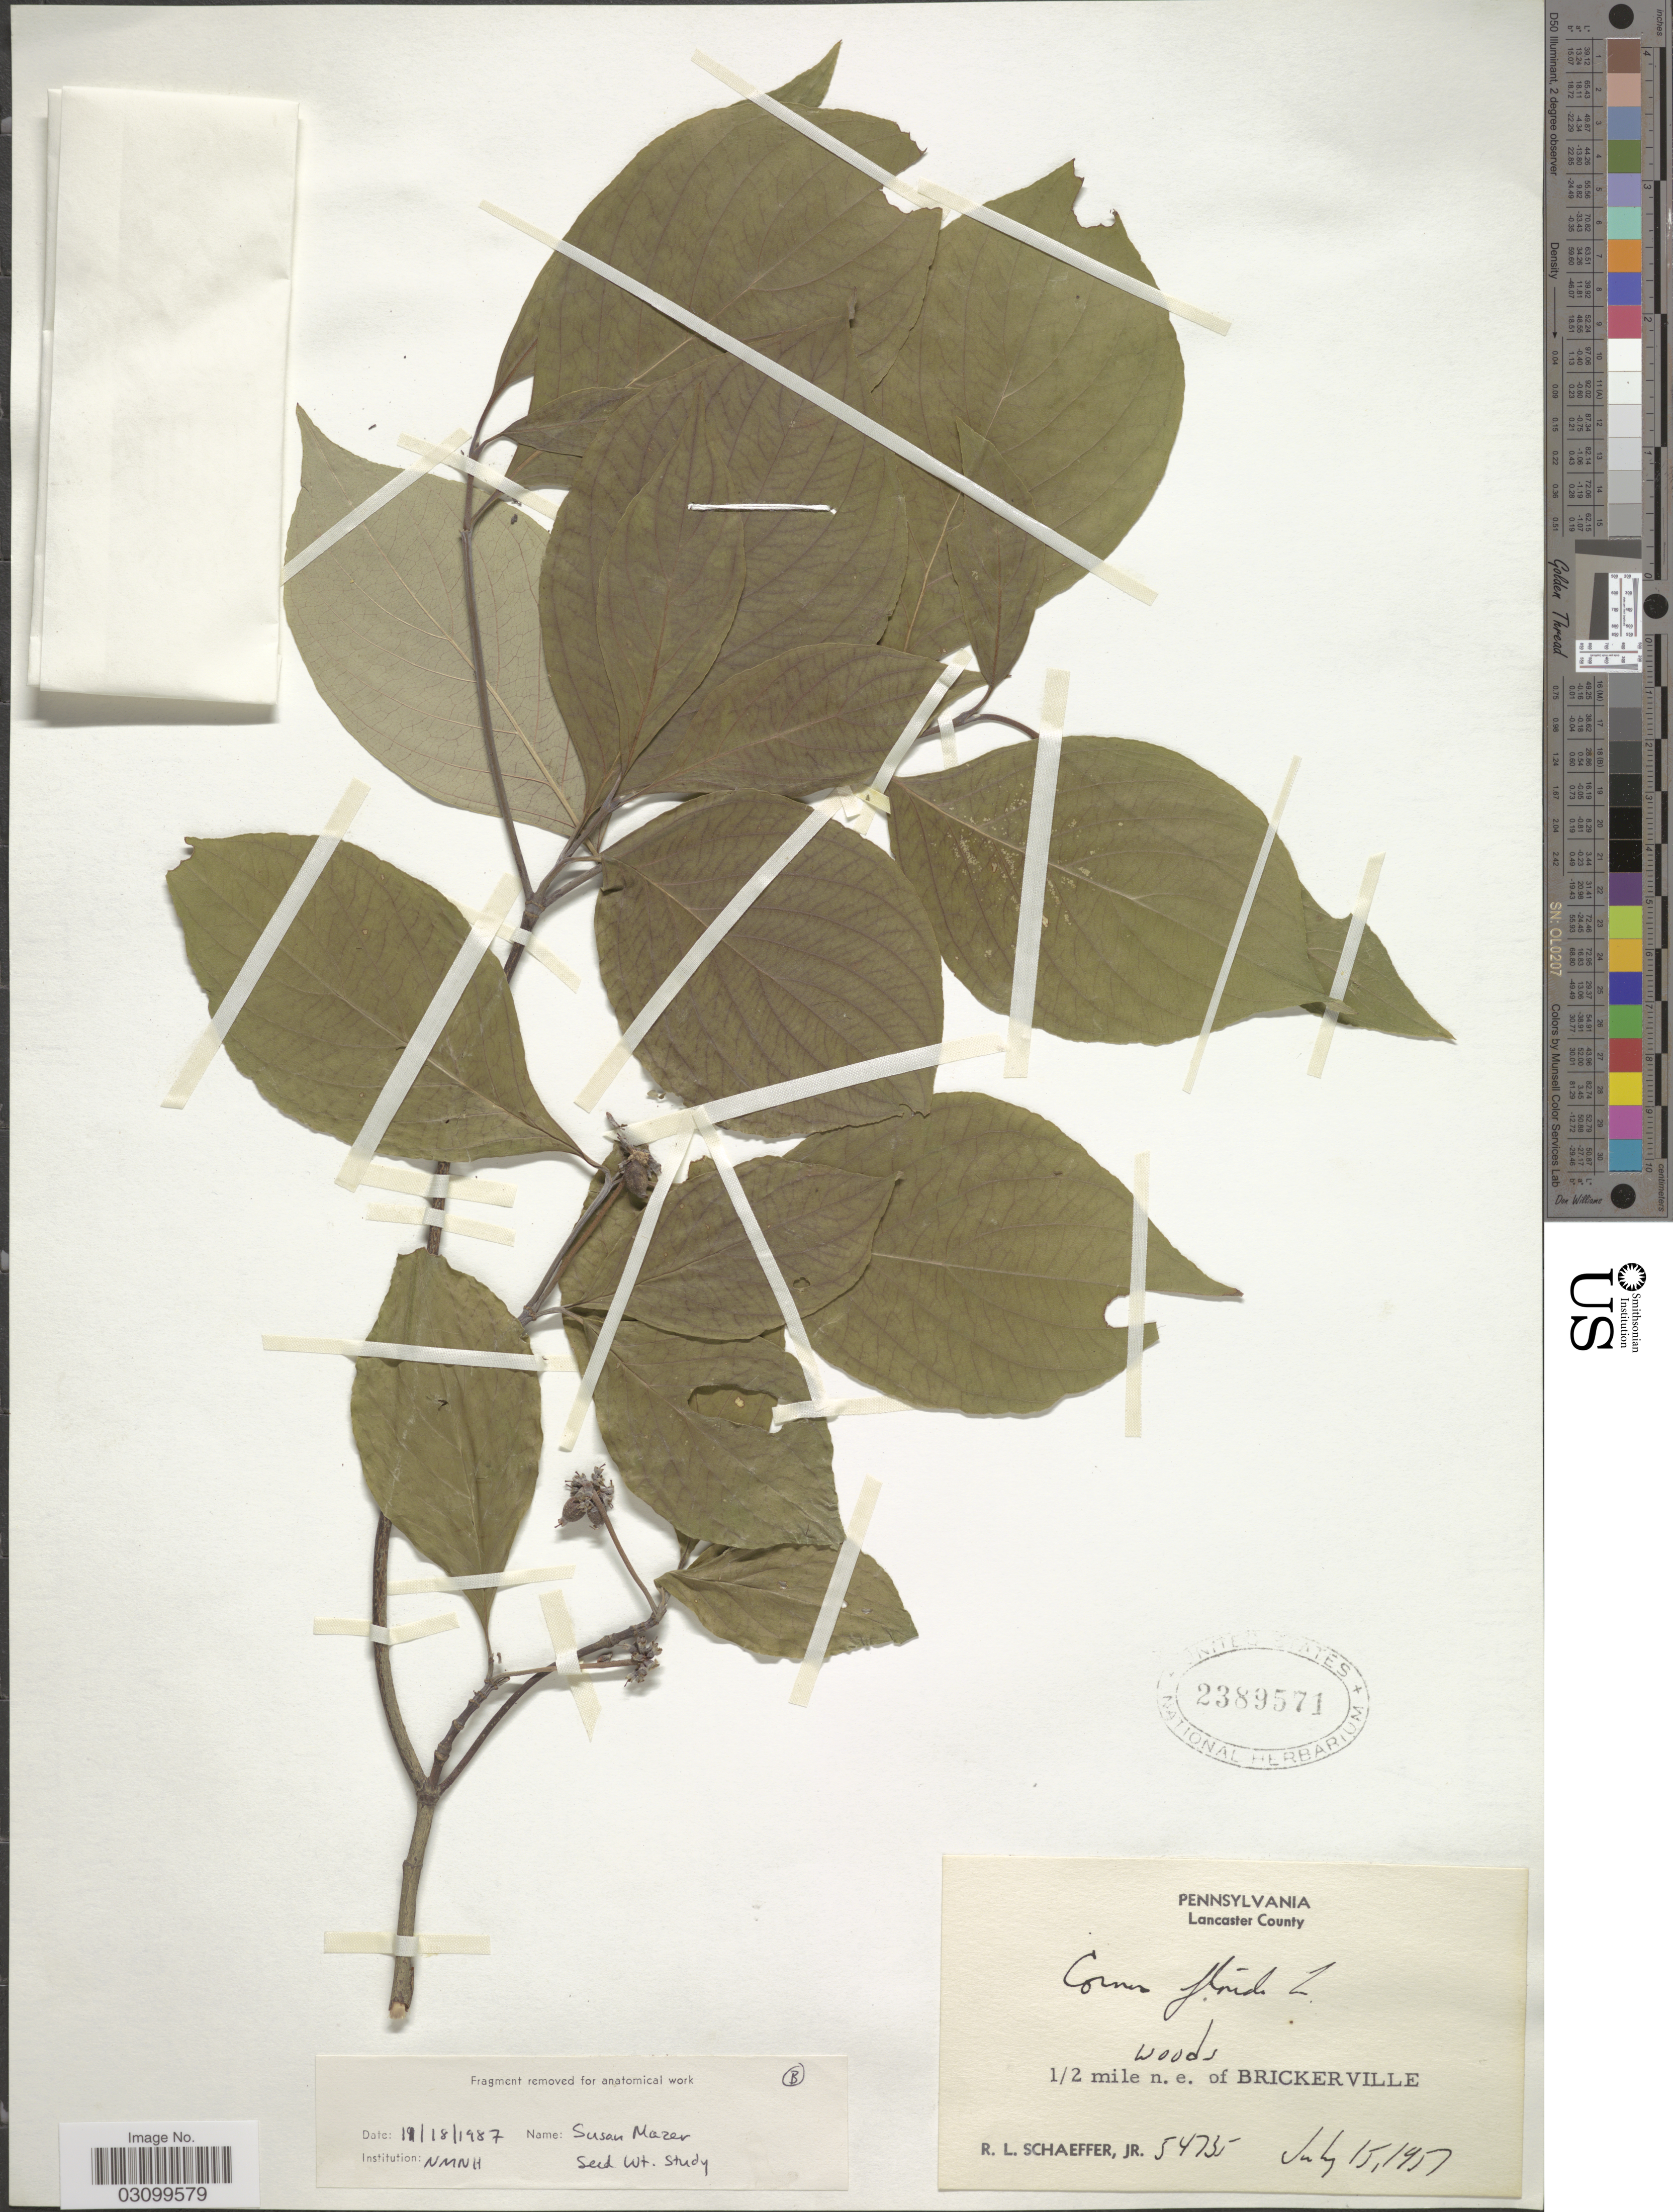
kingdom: Plantae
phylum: Tracheophyta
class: Magnoliopsida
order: Cornales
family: Cornaceae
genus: Cornus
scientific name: Cornus florida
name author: L.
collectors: R. L. Schaeffer Jr.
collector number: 5475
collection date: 1957-07-15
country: United States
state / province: Pennsylvania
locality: Lancaster County. ½ mile n.e. of Brickerville.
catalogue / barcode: US 2389571